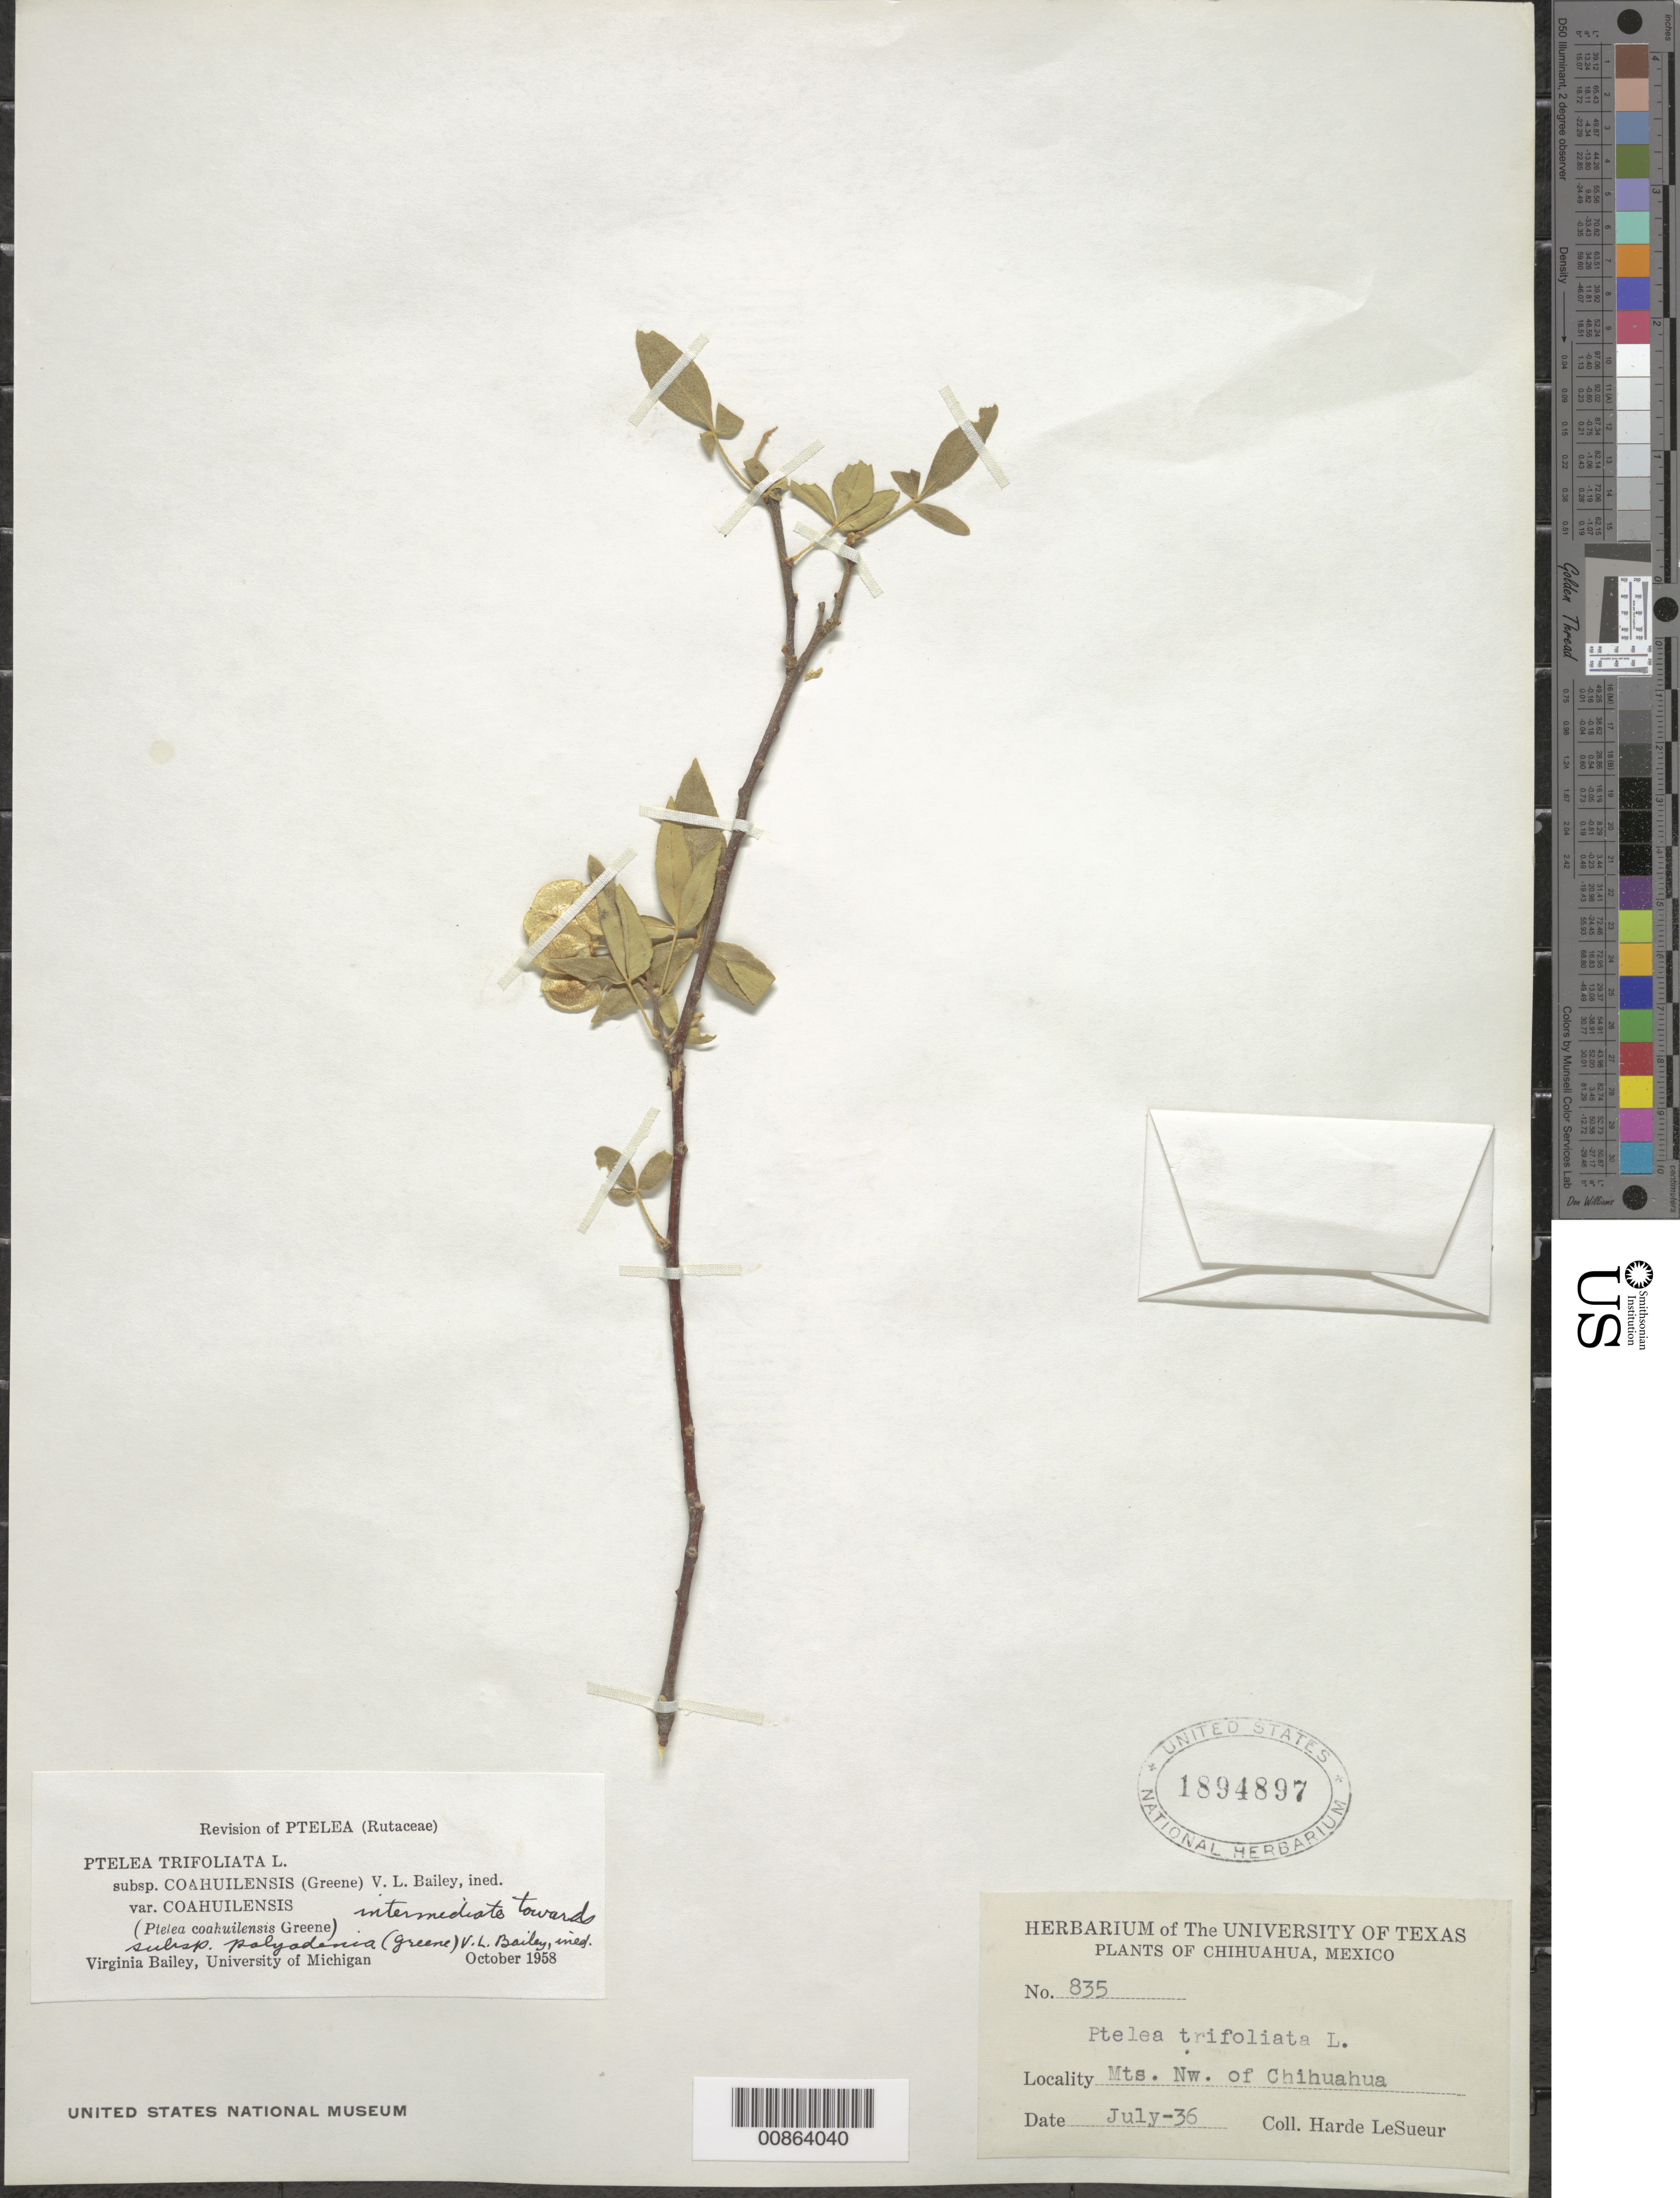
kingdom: Plantae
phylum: Tracheophyta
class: Magnoliopsida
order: Sapindales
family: Rutaceae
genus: Ptelea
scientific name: Ptelea trifoliata subsp. coahuilensis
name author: (Greene) V. L. Bailey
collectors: D. H. LeSueur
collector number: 835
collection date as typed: Jul 1936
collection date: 1936-07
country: Mexico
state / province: Chihuahua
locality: Mts. NW of Chihuahua.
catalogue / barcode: US 1894897